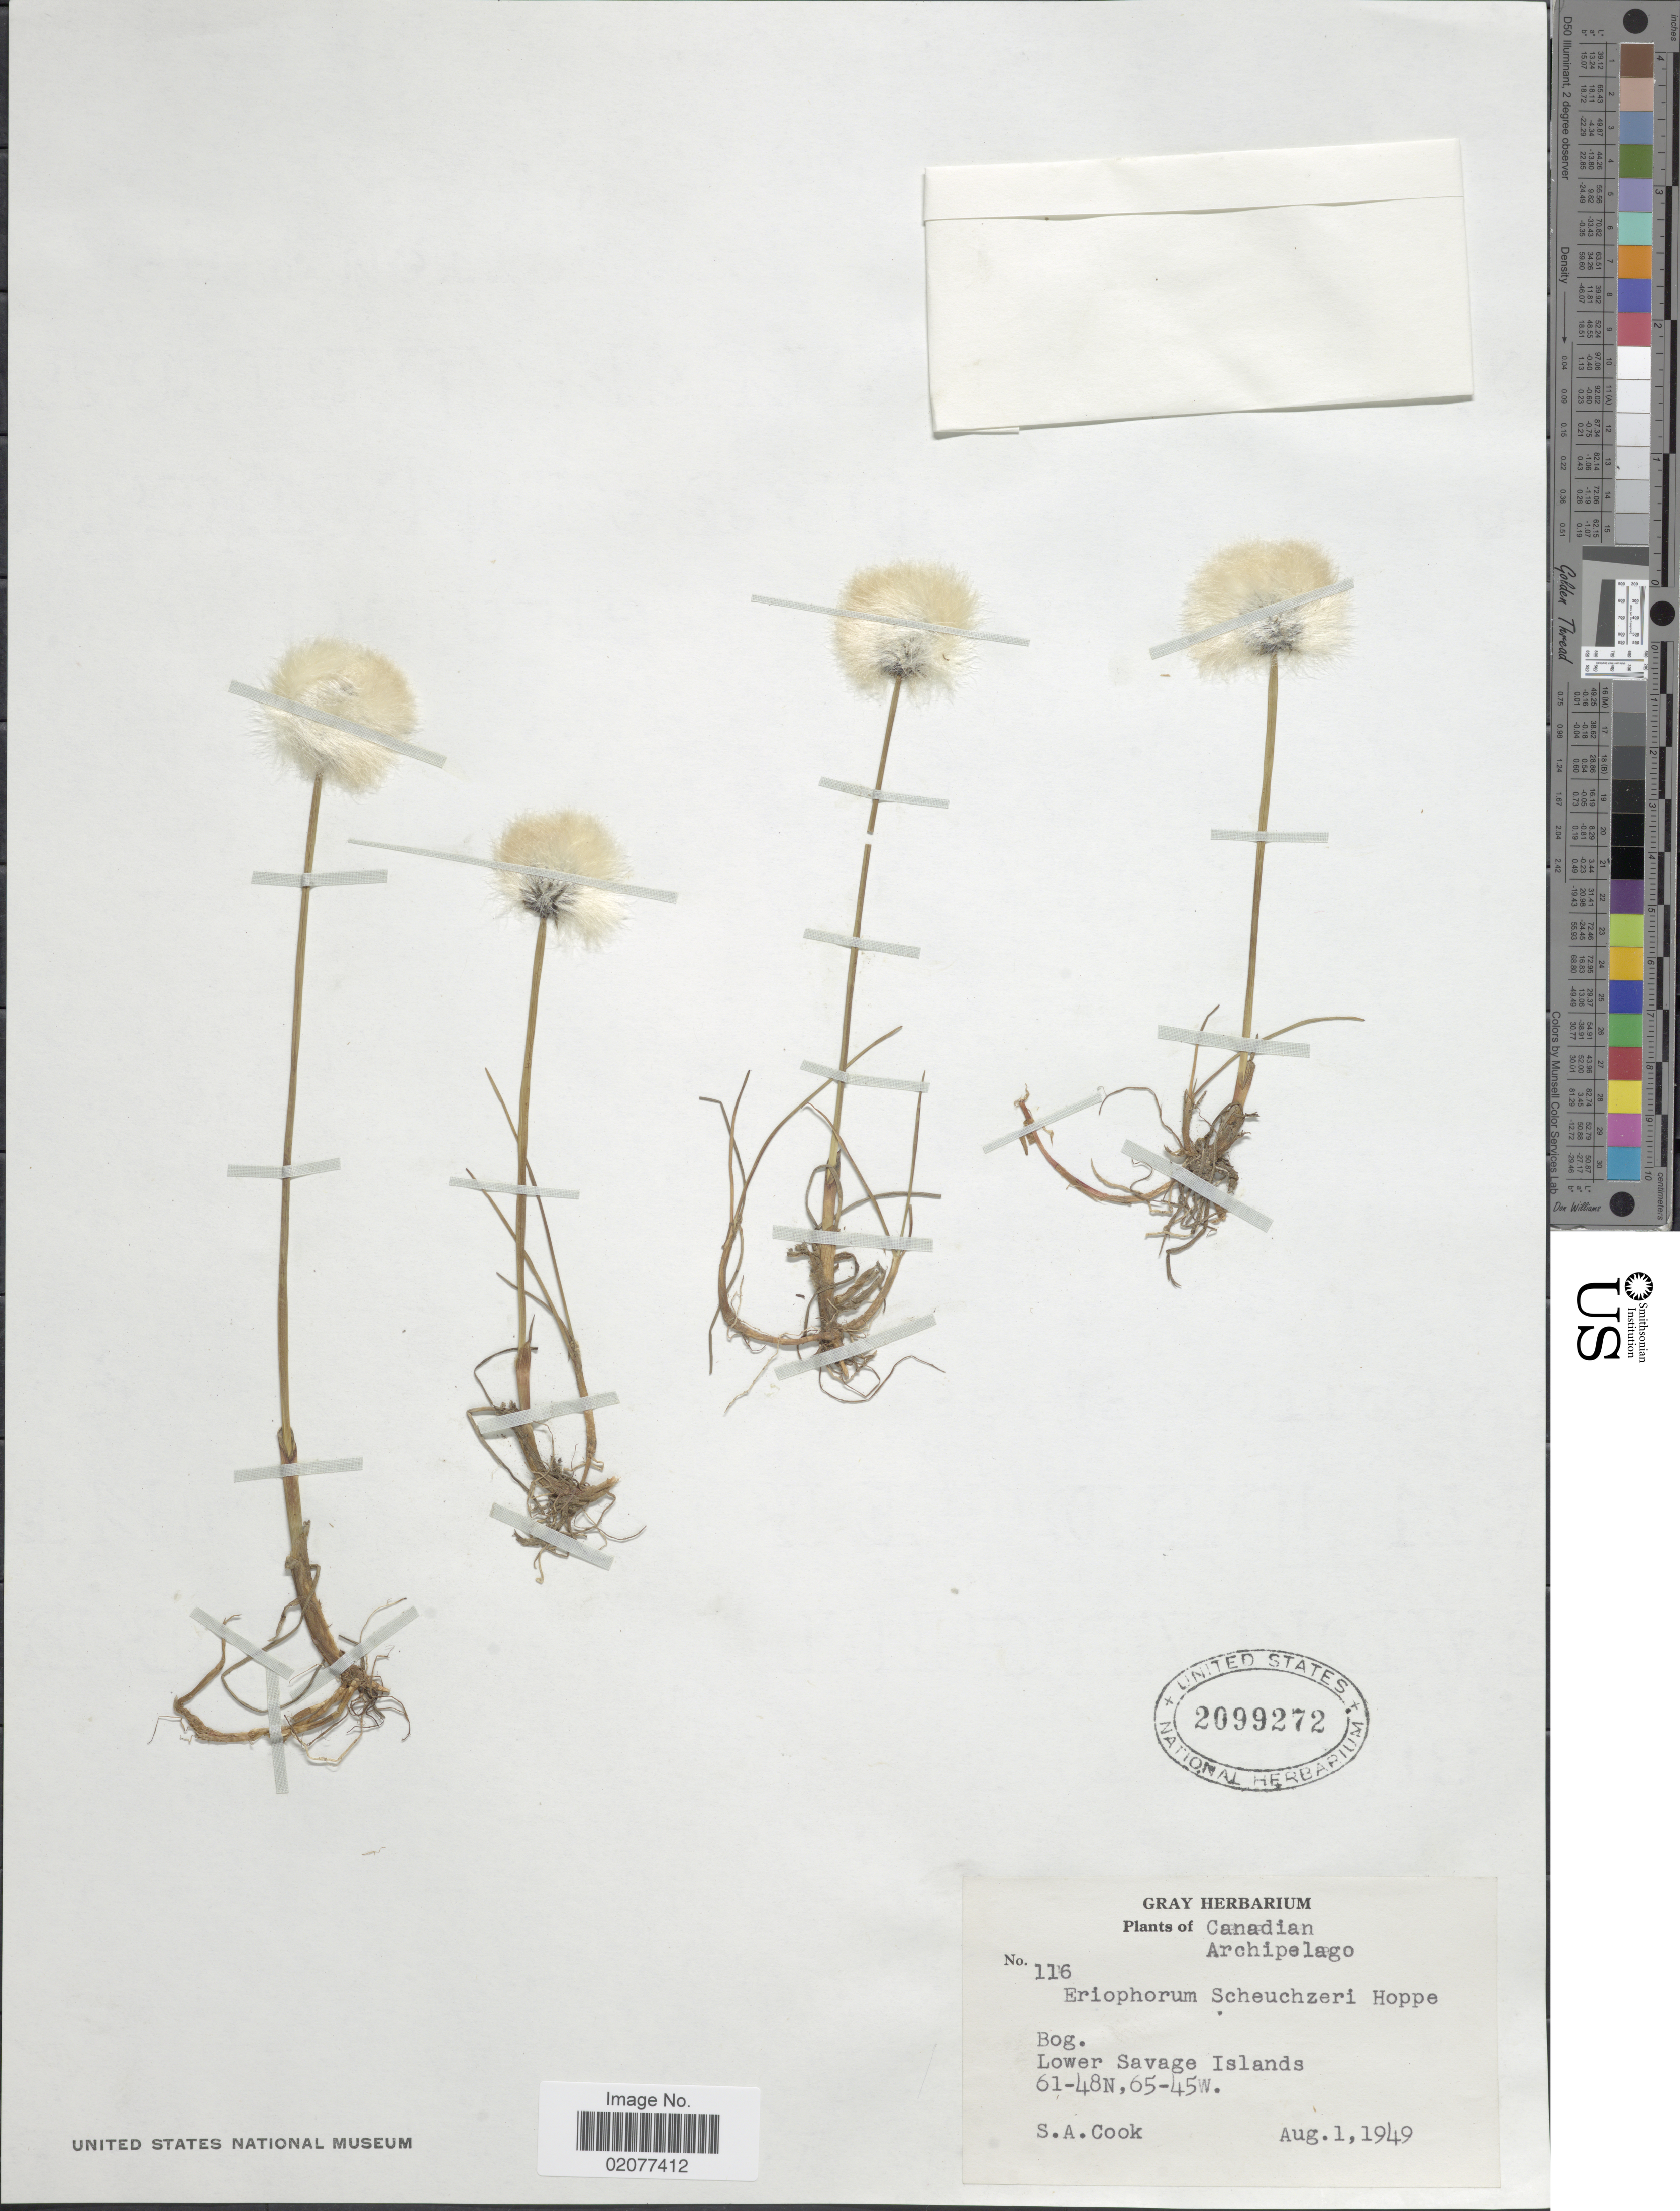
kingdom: Plantae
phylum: Tracheophyta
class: Liliopsida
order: Poales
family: Cyperaceae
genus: Eriophorum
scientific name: Eriophorum scheuchzeri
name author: Hoppe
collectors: S. A. Cook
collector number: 116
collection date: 1949-08-01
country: Canada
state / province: Nunavut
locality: Canadian Archipelago, Lower Savage Islands.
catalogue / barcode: US 2099272